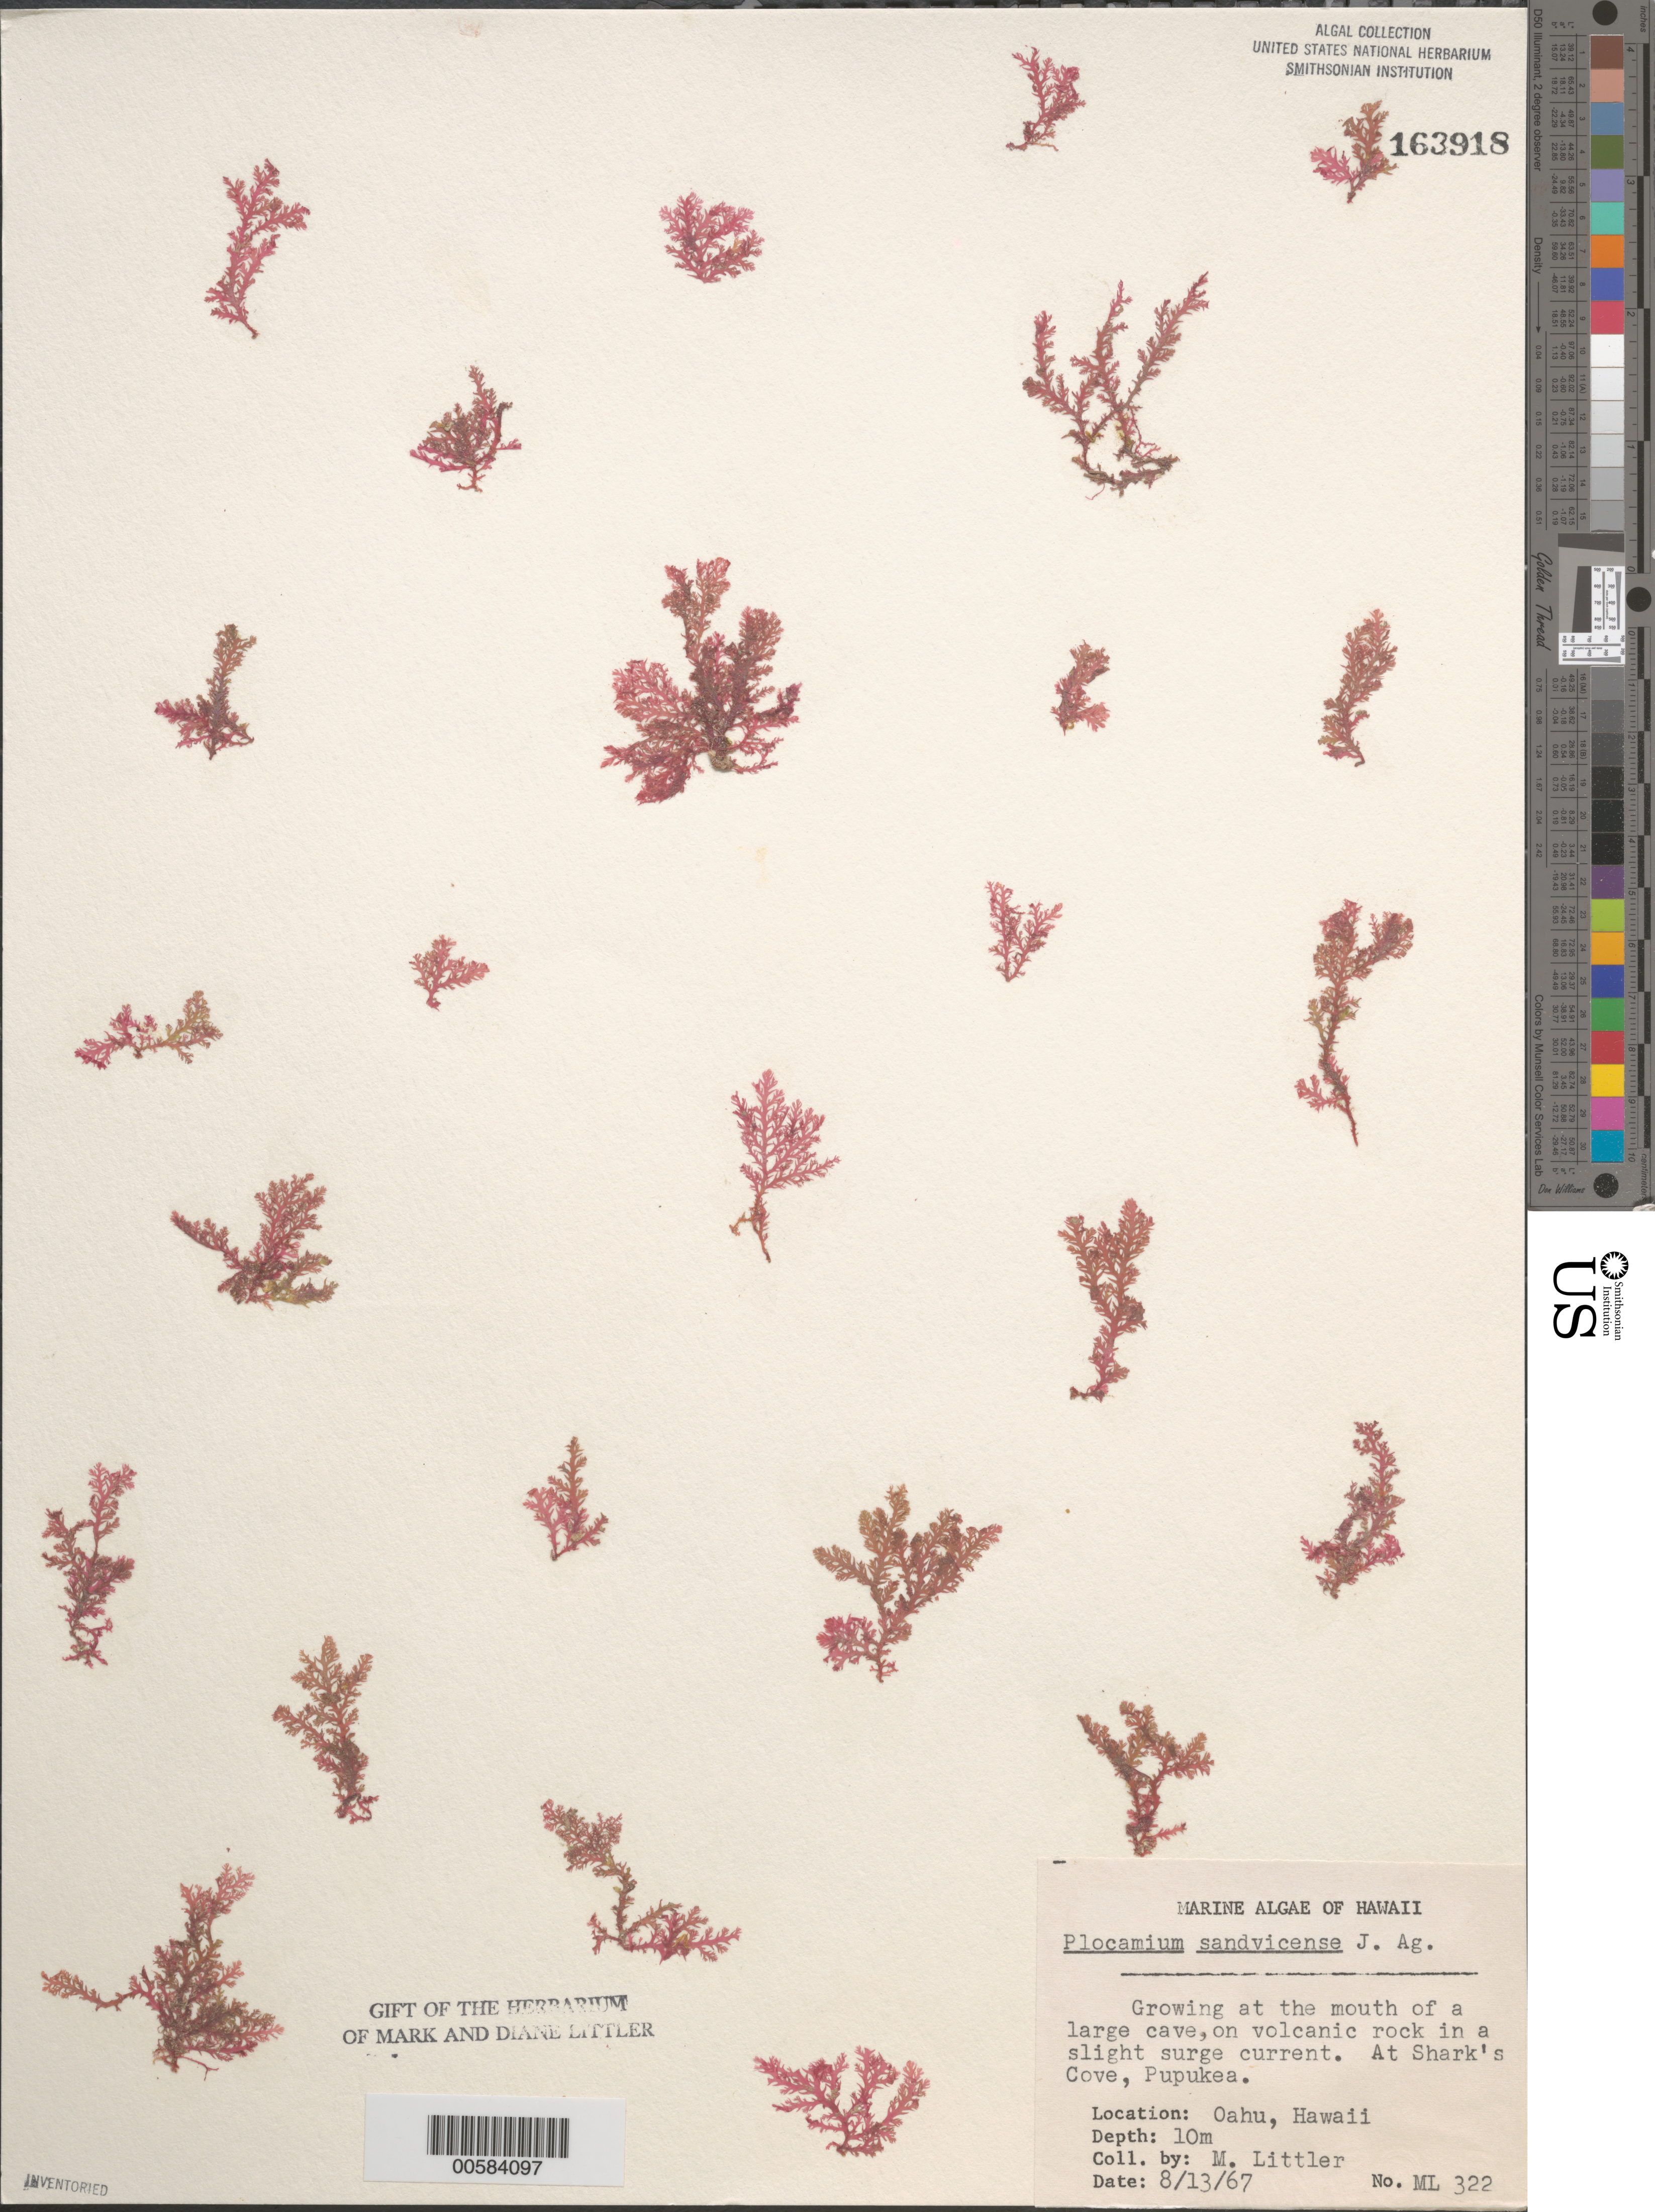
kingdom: Plantae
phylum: Rhodophyta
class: Florideophyceae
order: Plocamiales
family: Plocamiaceae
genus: Plocamium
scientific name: Plocamium sandvicense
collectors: M. M. Littler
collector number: ML 322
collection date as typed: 13 Aug 1967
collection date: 1967-08-13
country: United States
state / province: Hawaii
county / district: Honolulu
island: Oahu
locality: Pupukea, Shark Cove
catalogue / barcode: US 163918